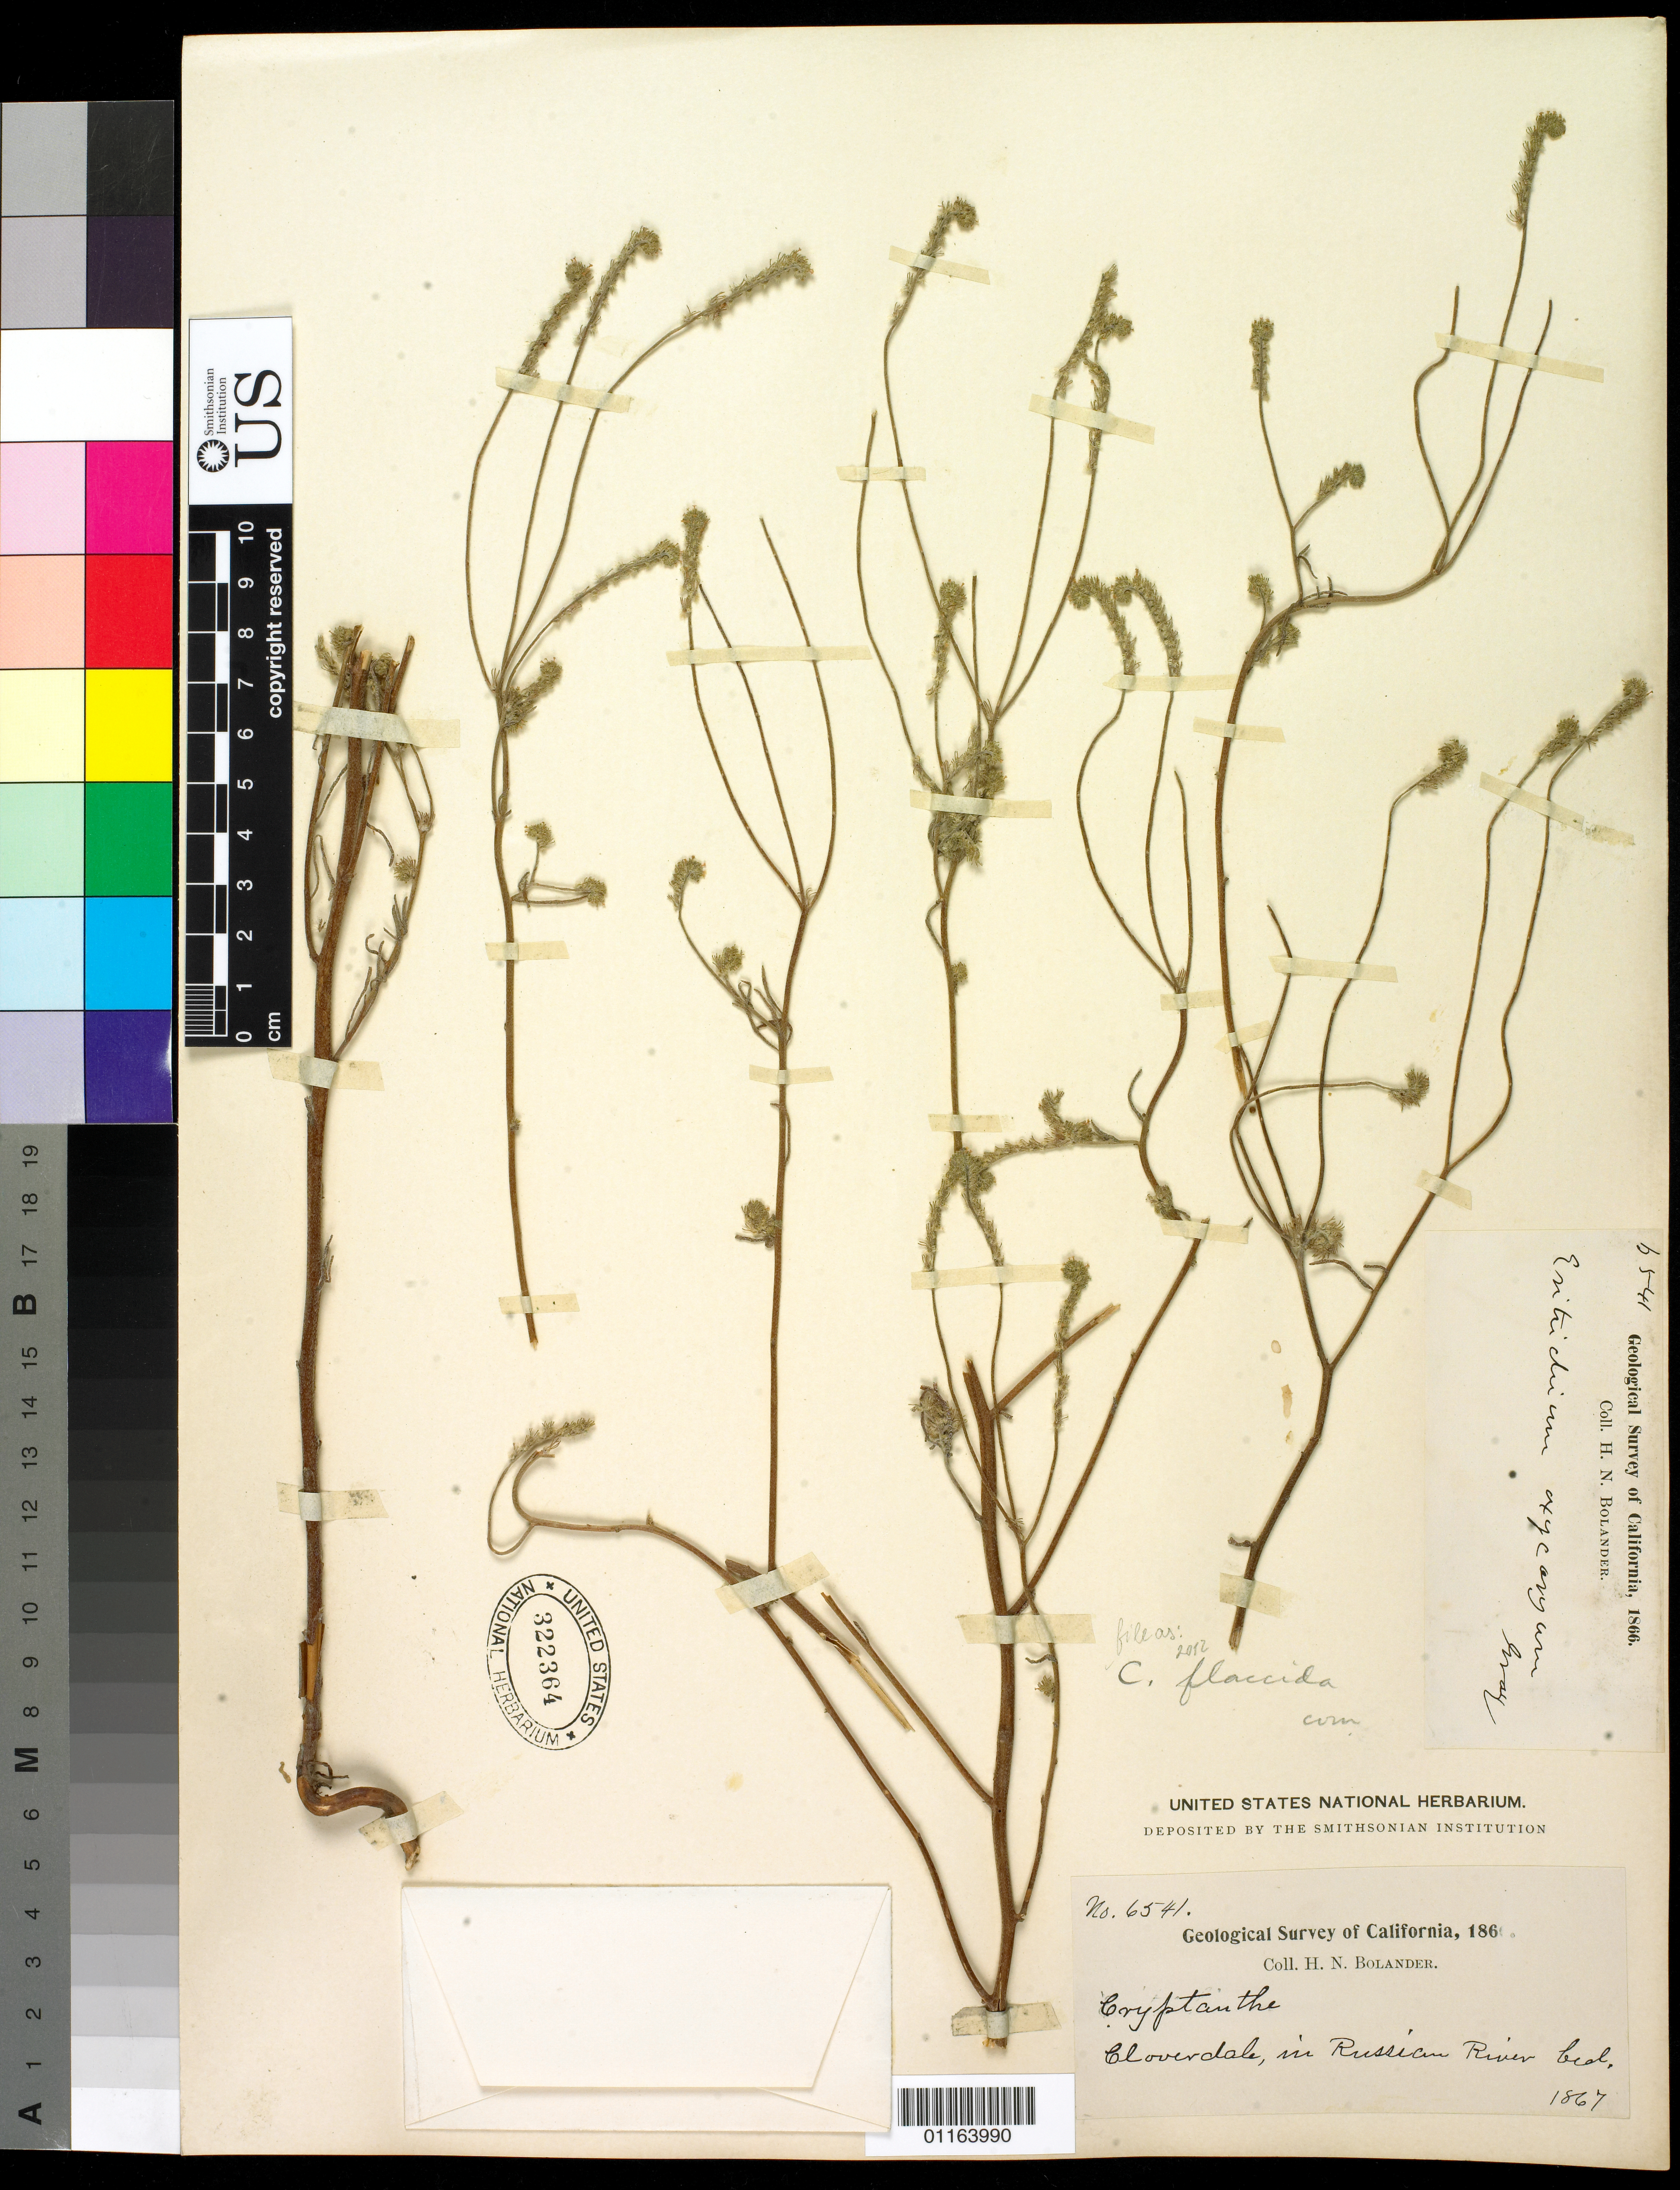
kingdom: Plantae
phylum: Tracheophyta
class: Magnoliopsida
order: Boraginales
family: Boraginaceae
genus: Cryptantha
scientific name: Cryptantha flaccida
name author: (Douglas ex Lehm.) Greene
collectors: H. Bolander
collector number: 6541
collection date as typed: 1867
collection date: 1867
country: United States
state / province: California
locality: Cloverdale, in Russian River bed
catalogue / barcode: US 322364